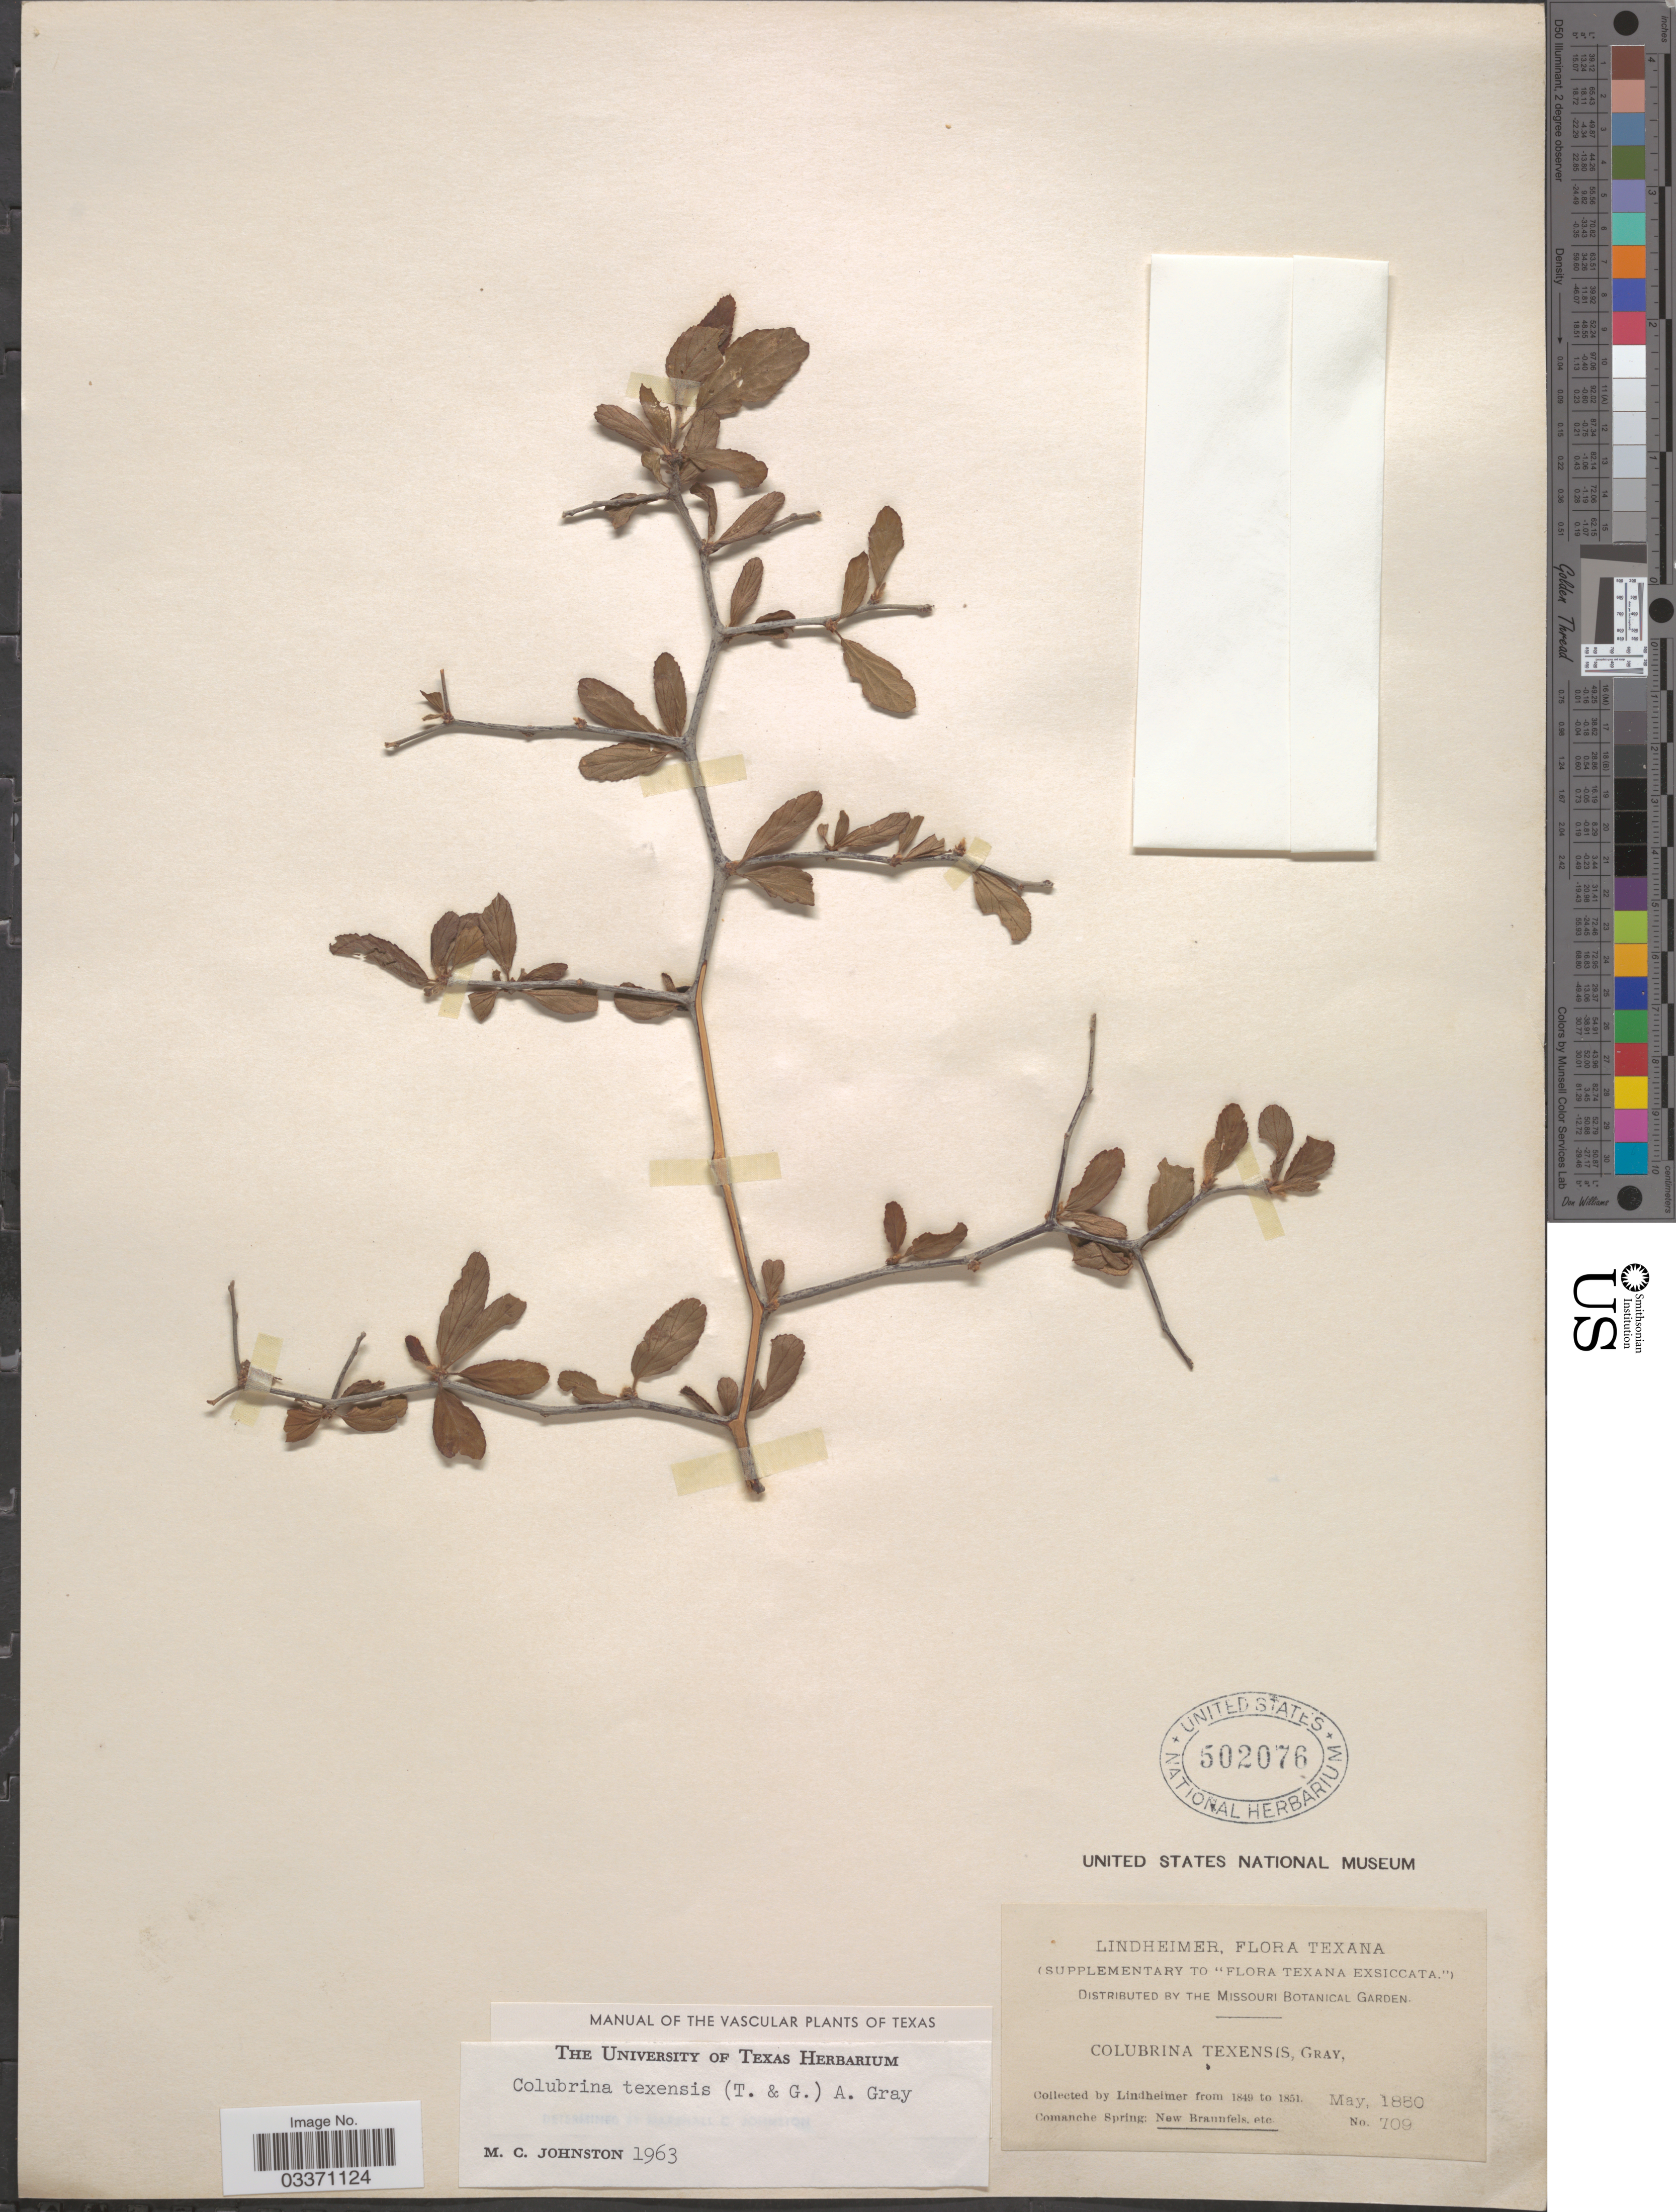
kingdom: Plantae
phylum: Tracheophyta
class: Magnoliopsida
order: Rosales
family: Rhamnaceae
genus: Colubrina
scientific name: Colubrina texensis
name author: (Torr. & A. Gray) A. Gray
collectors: -. Lindheimer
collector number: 709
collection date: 1850-05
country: United States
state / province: Texas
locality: Comanche Spring: New Braunfels, etc.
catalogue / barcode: US 502076